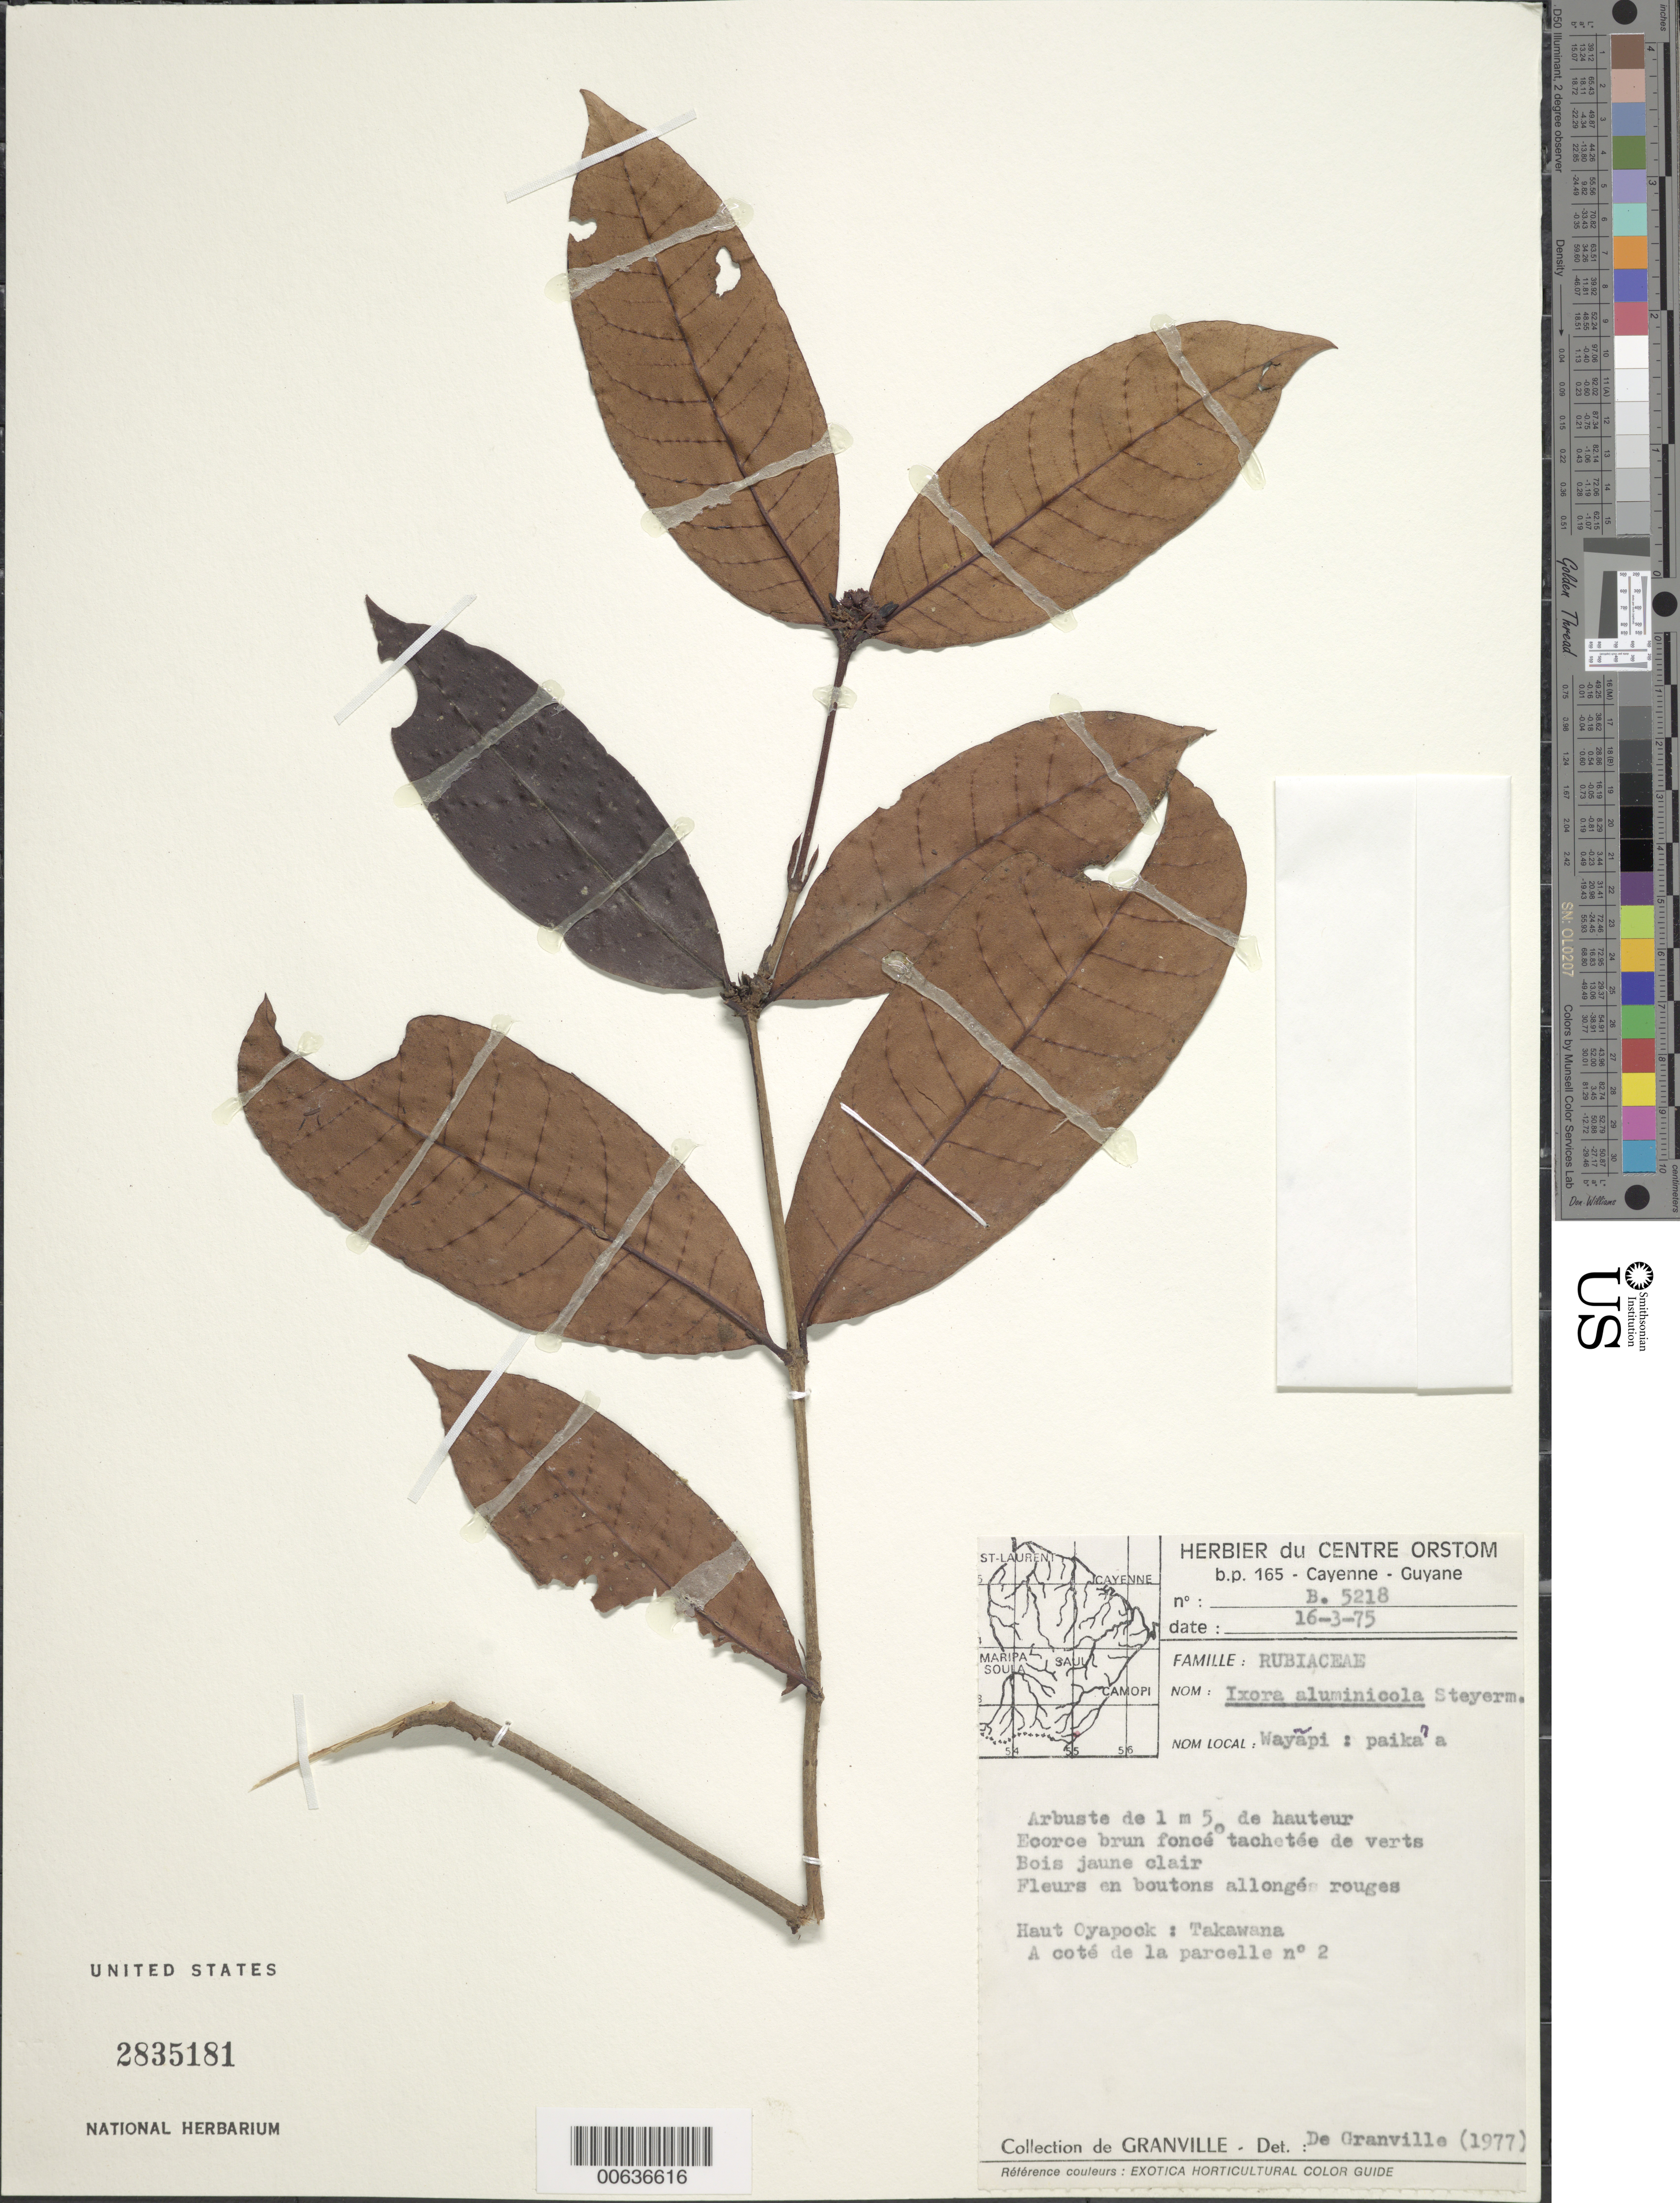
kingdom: Plantae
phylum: Tracheophyta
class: Magnoliopsida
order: Gentianales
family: Rubiaceae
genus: Ixora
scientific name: Ixora aluminicola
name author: Steyerm.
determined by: Granville, J. J. de, (CAY), Institut de Recherche pour le Developpement (IRD) (FRENCH GUIANA)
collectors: J.-J. de Granville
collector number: B 5218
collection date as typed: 16-Mar-75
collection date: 1975-03-16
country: French Guiana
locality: Takawana, Haut Oyapock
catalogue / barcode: US 2835181